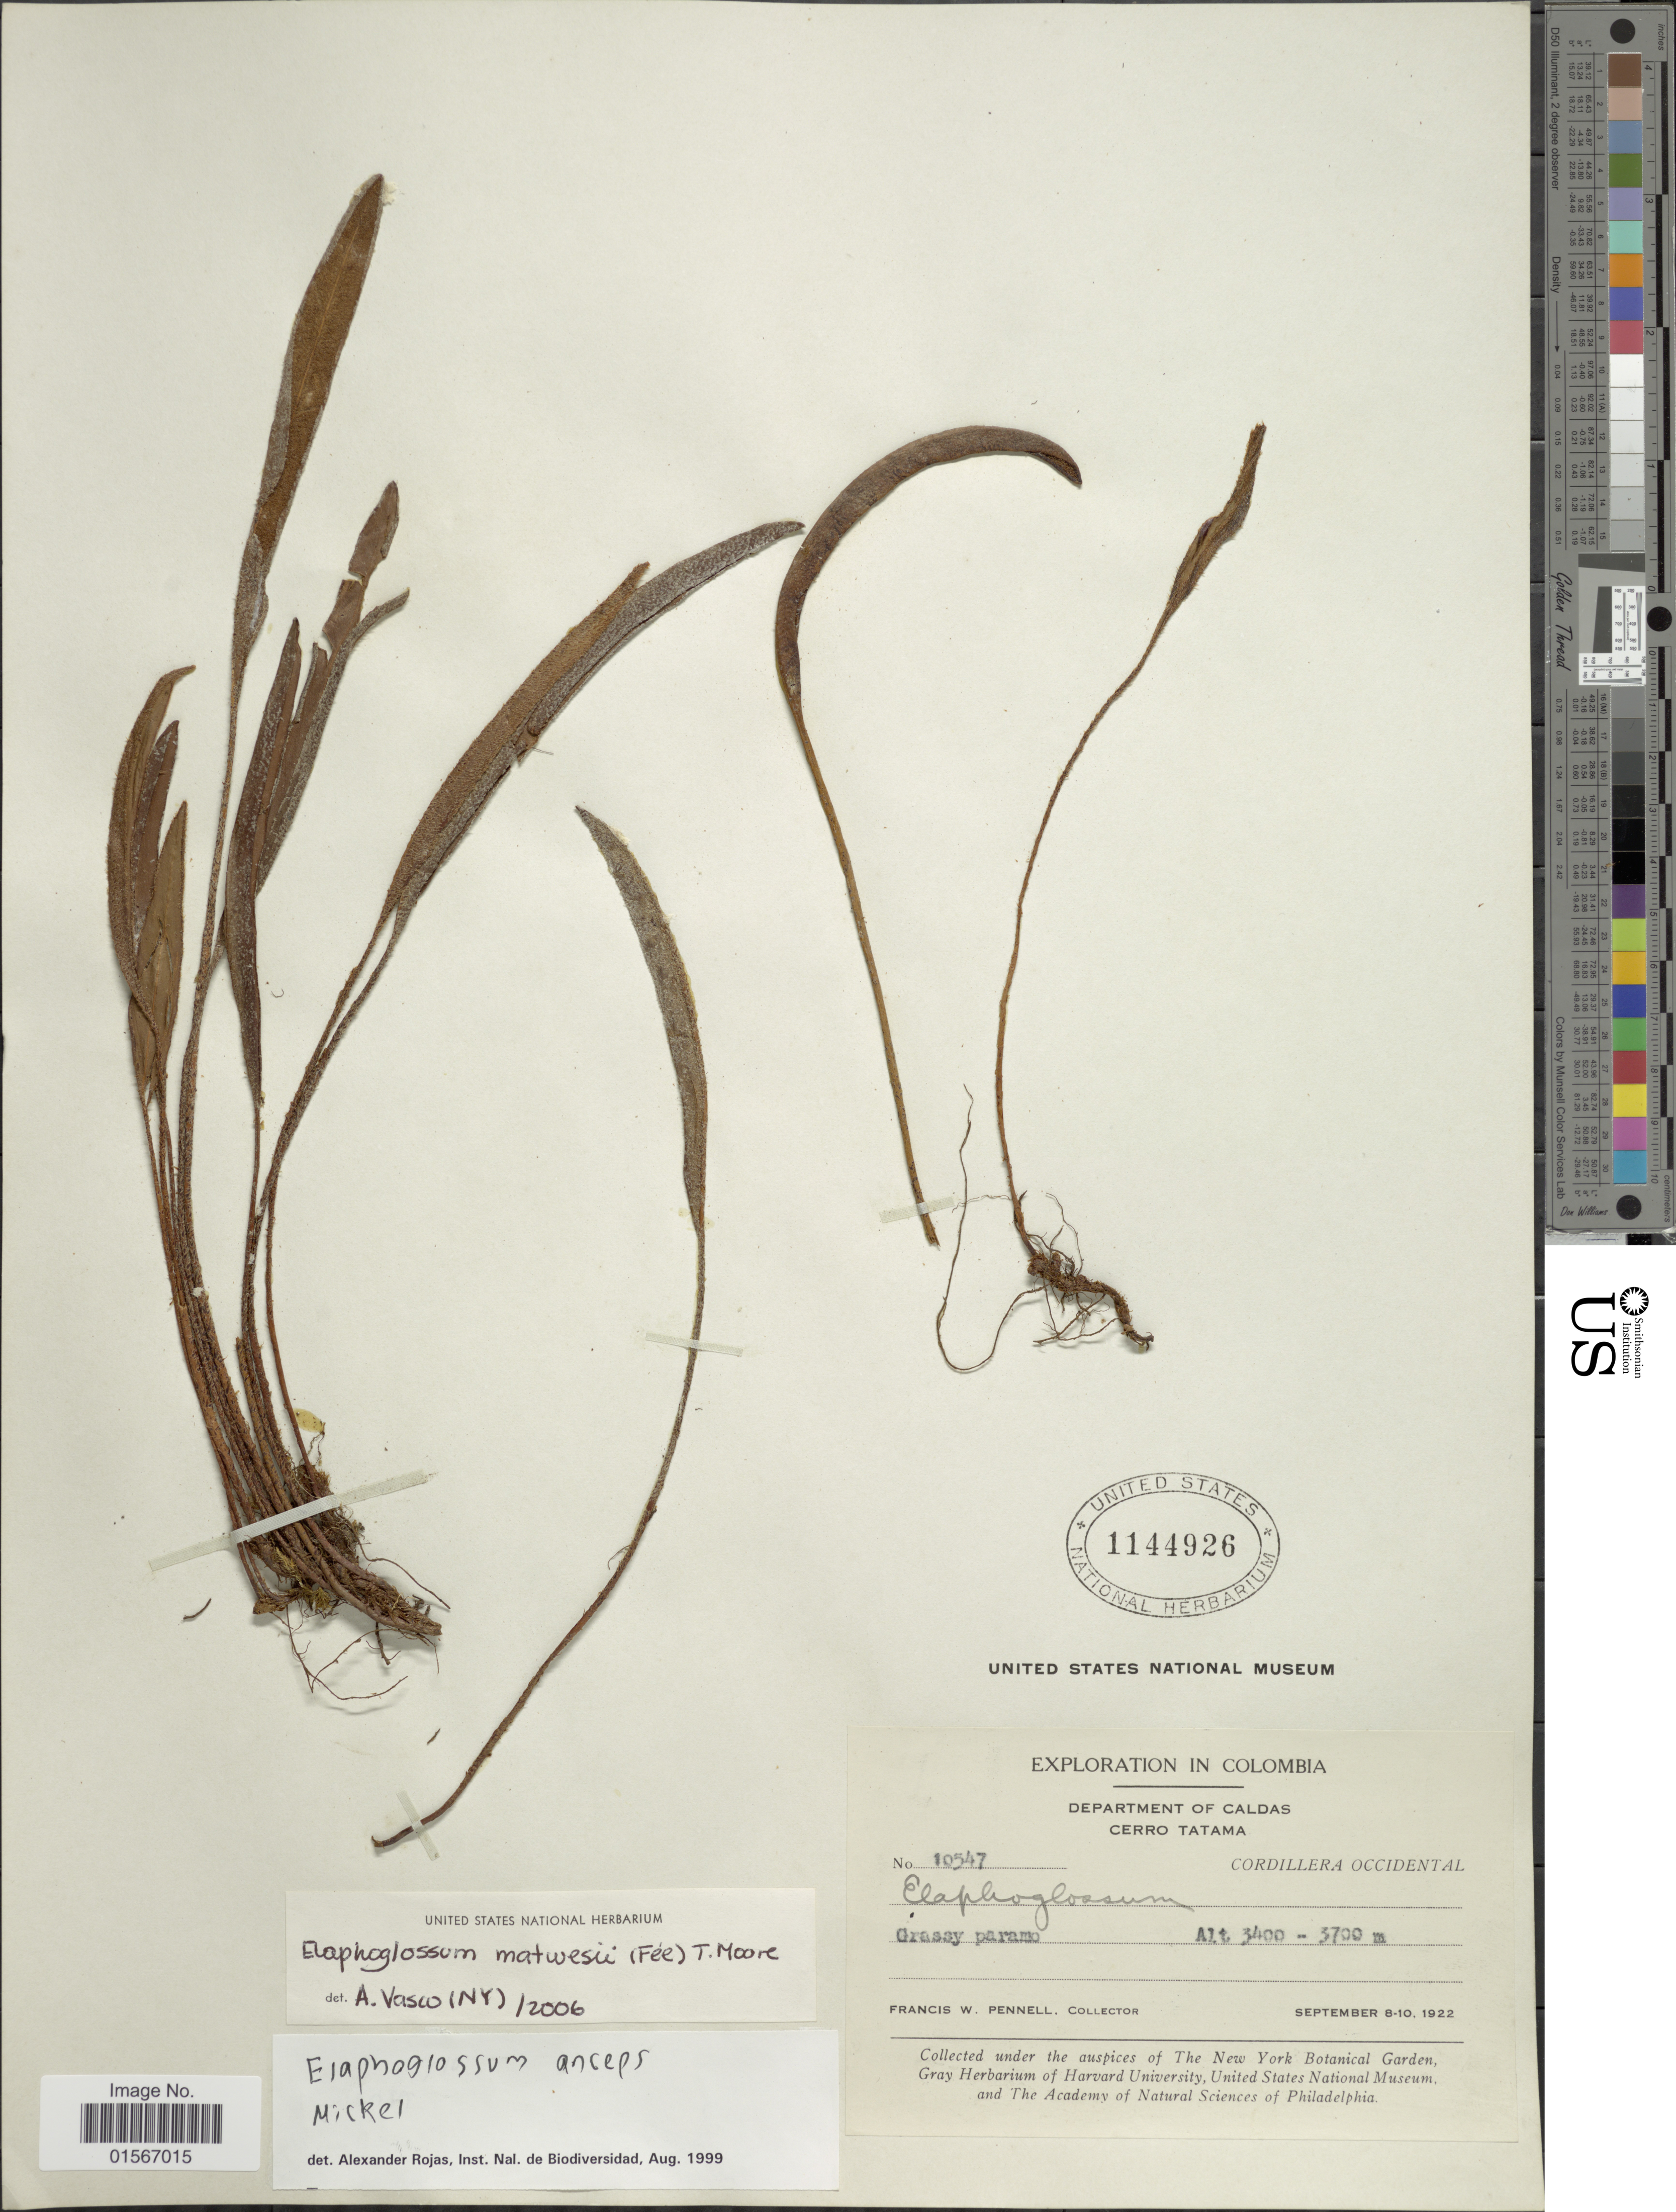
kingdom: Plantae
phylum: Tracheophyta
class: Polypodiopsida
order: Polypodiales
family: Dryopteridaceae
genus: Elaphoglossum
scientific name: Elaphoglossum mathewsii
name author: (Fée) T. Moore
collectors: F. W. Pennell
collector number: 10547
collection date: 1922-09-08/1922-09-10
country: Colombia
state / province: Caldas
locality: Department of Caldas, Cerro Tatama, Cordillera Occidental, Grassy paramo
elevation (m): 3400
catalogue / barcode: US 1144926